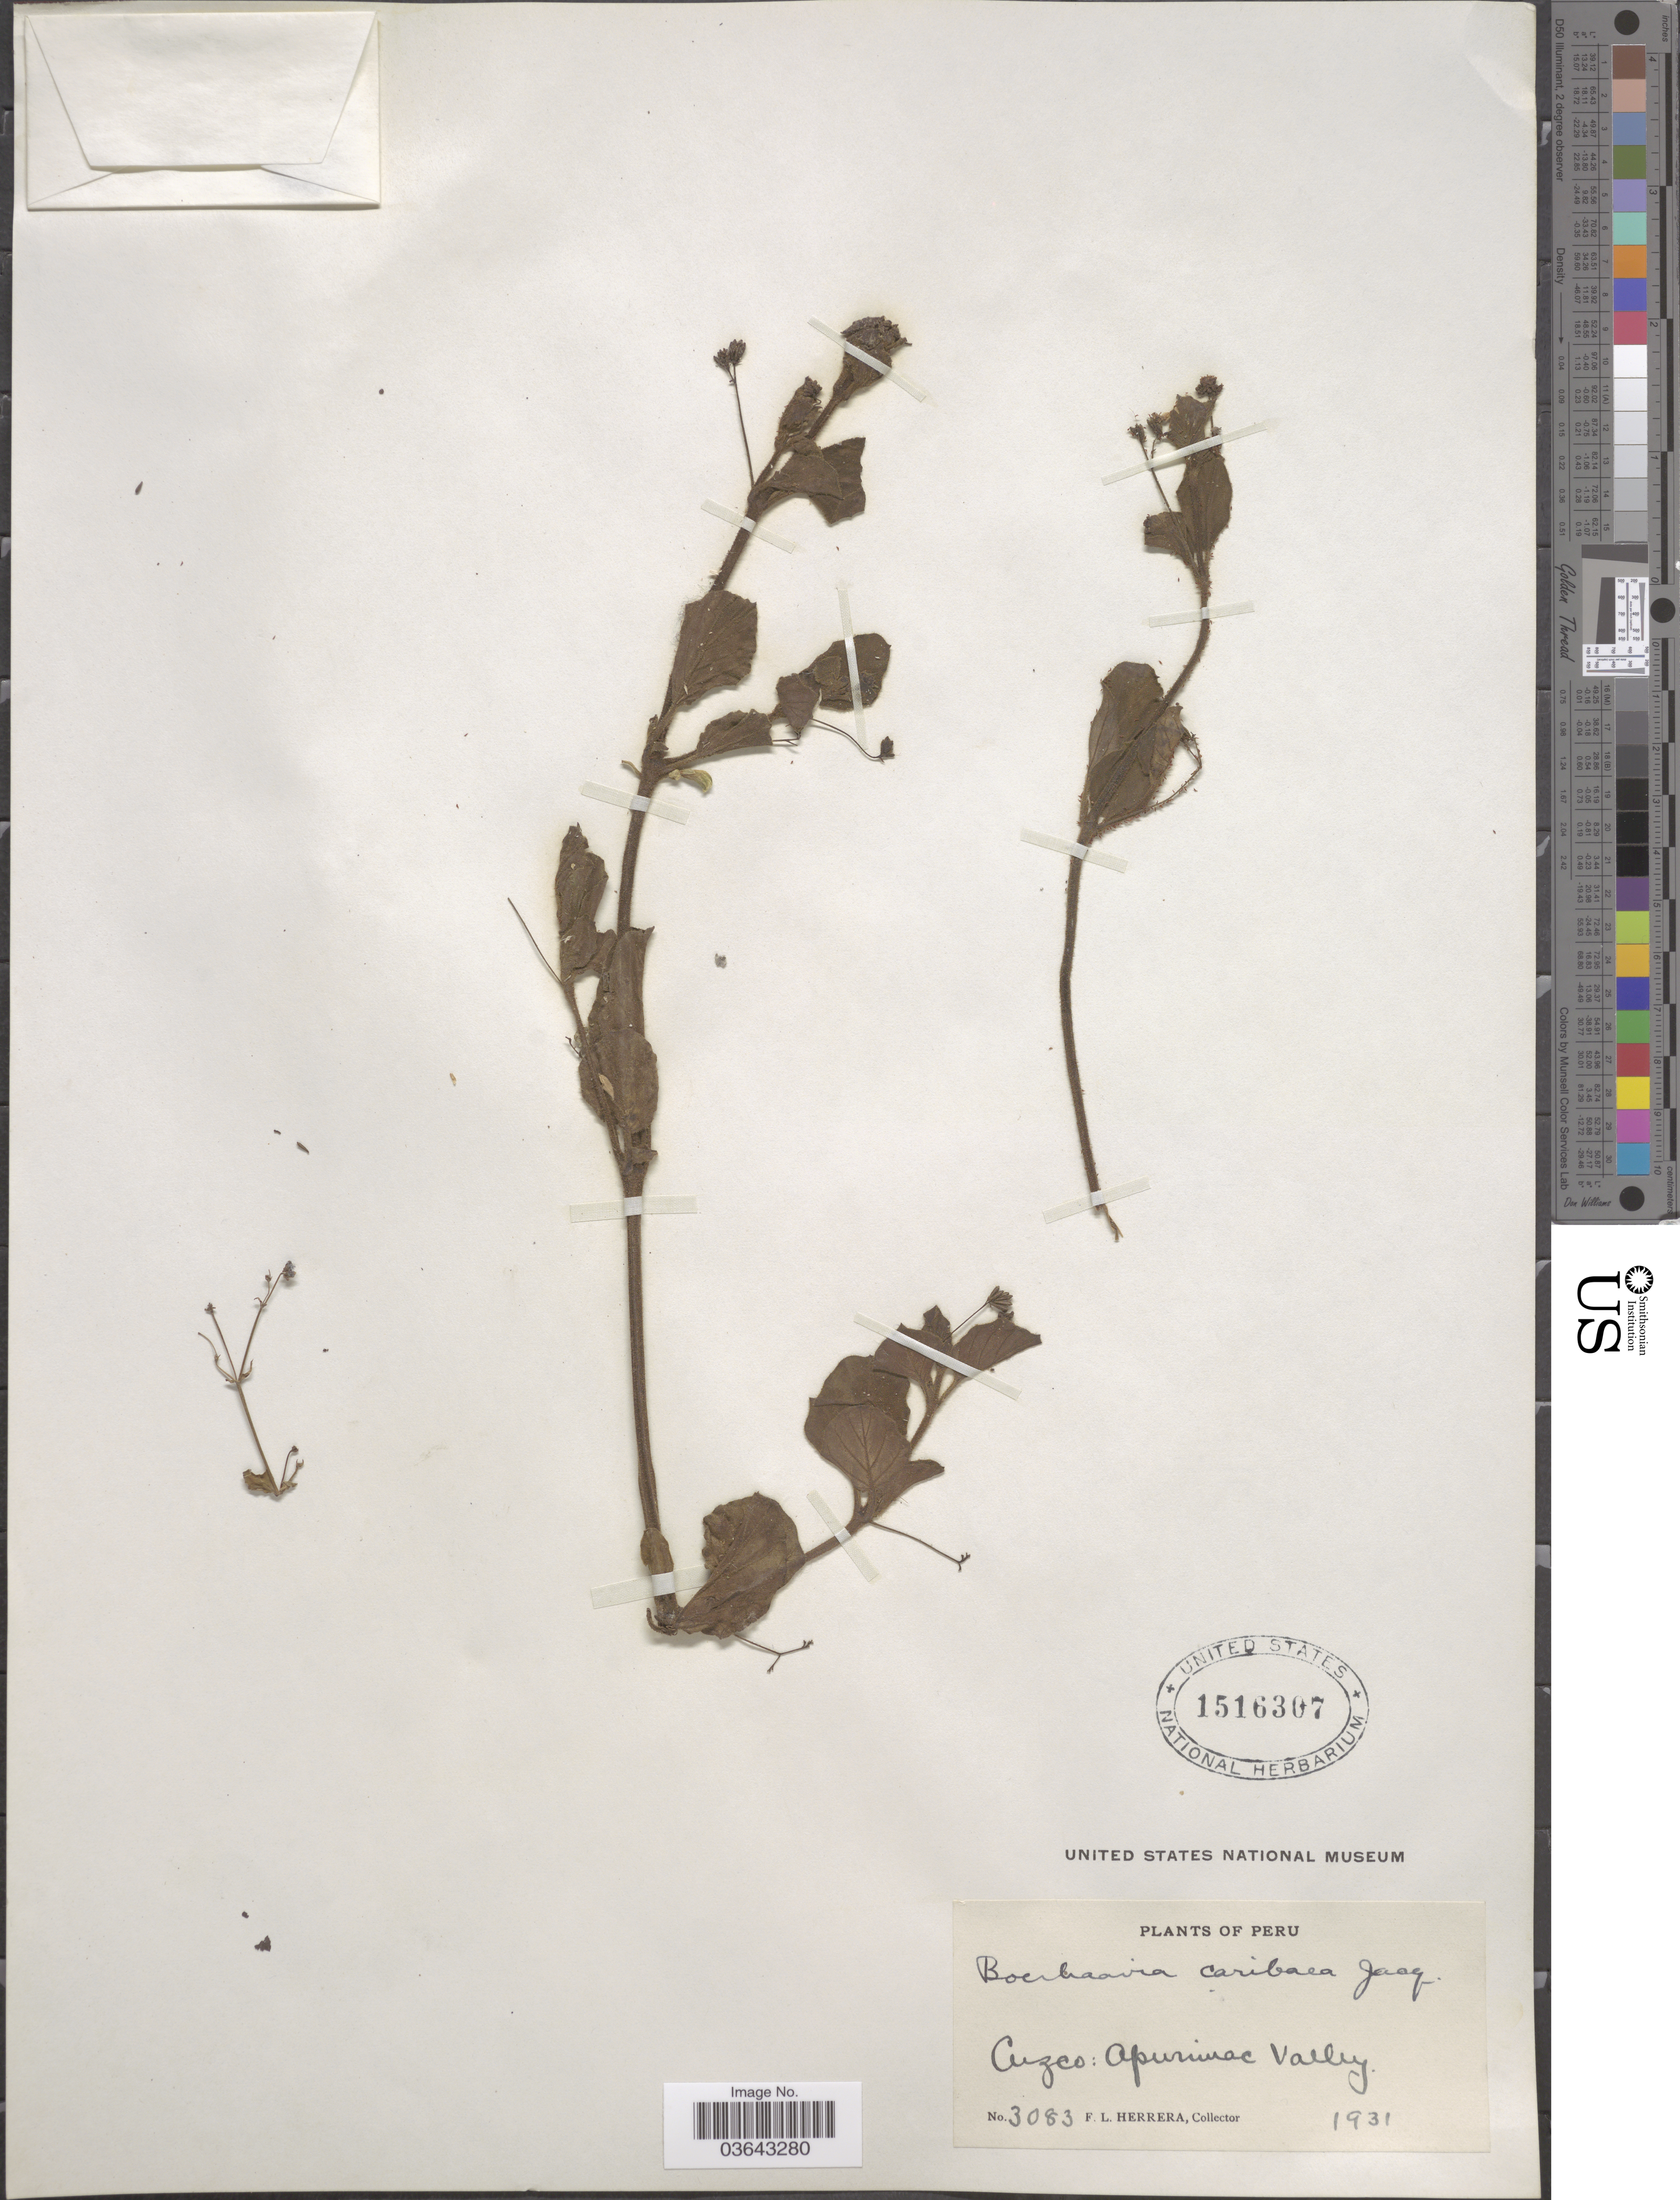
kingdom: Plantae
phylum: Tracheophyta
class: Magnoliopsida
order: Caryophyllales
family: Nyctaginaceae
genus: Boerhavia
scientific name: Boerhavia diffusa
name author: L.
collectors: F. L. Herrera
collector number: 3083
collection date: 1931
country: Peru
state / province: Cusco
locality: Apurimac Valley.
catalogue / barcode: US 1516307